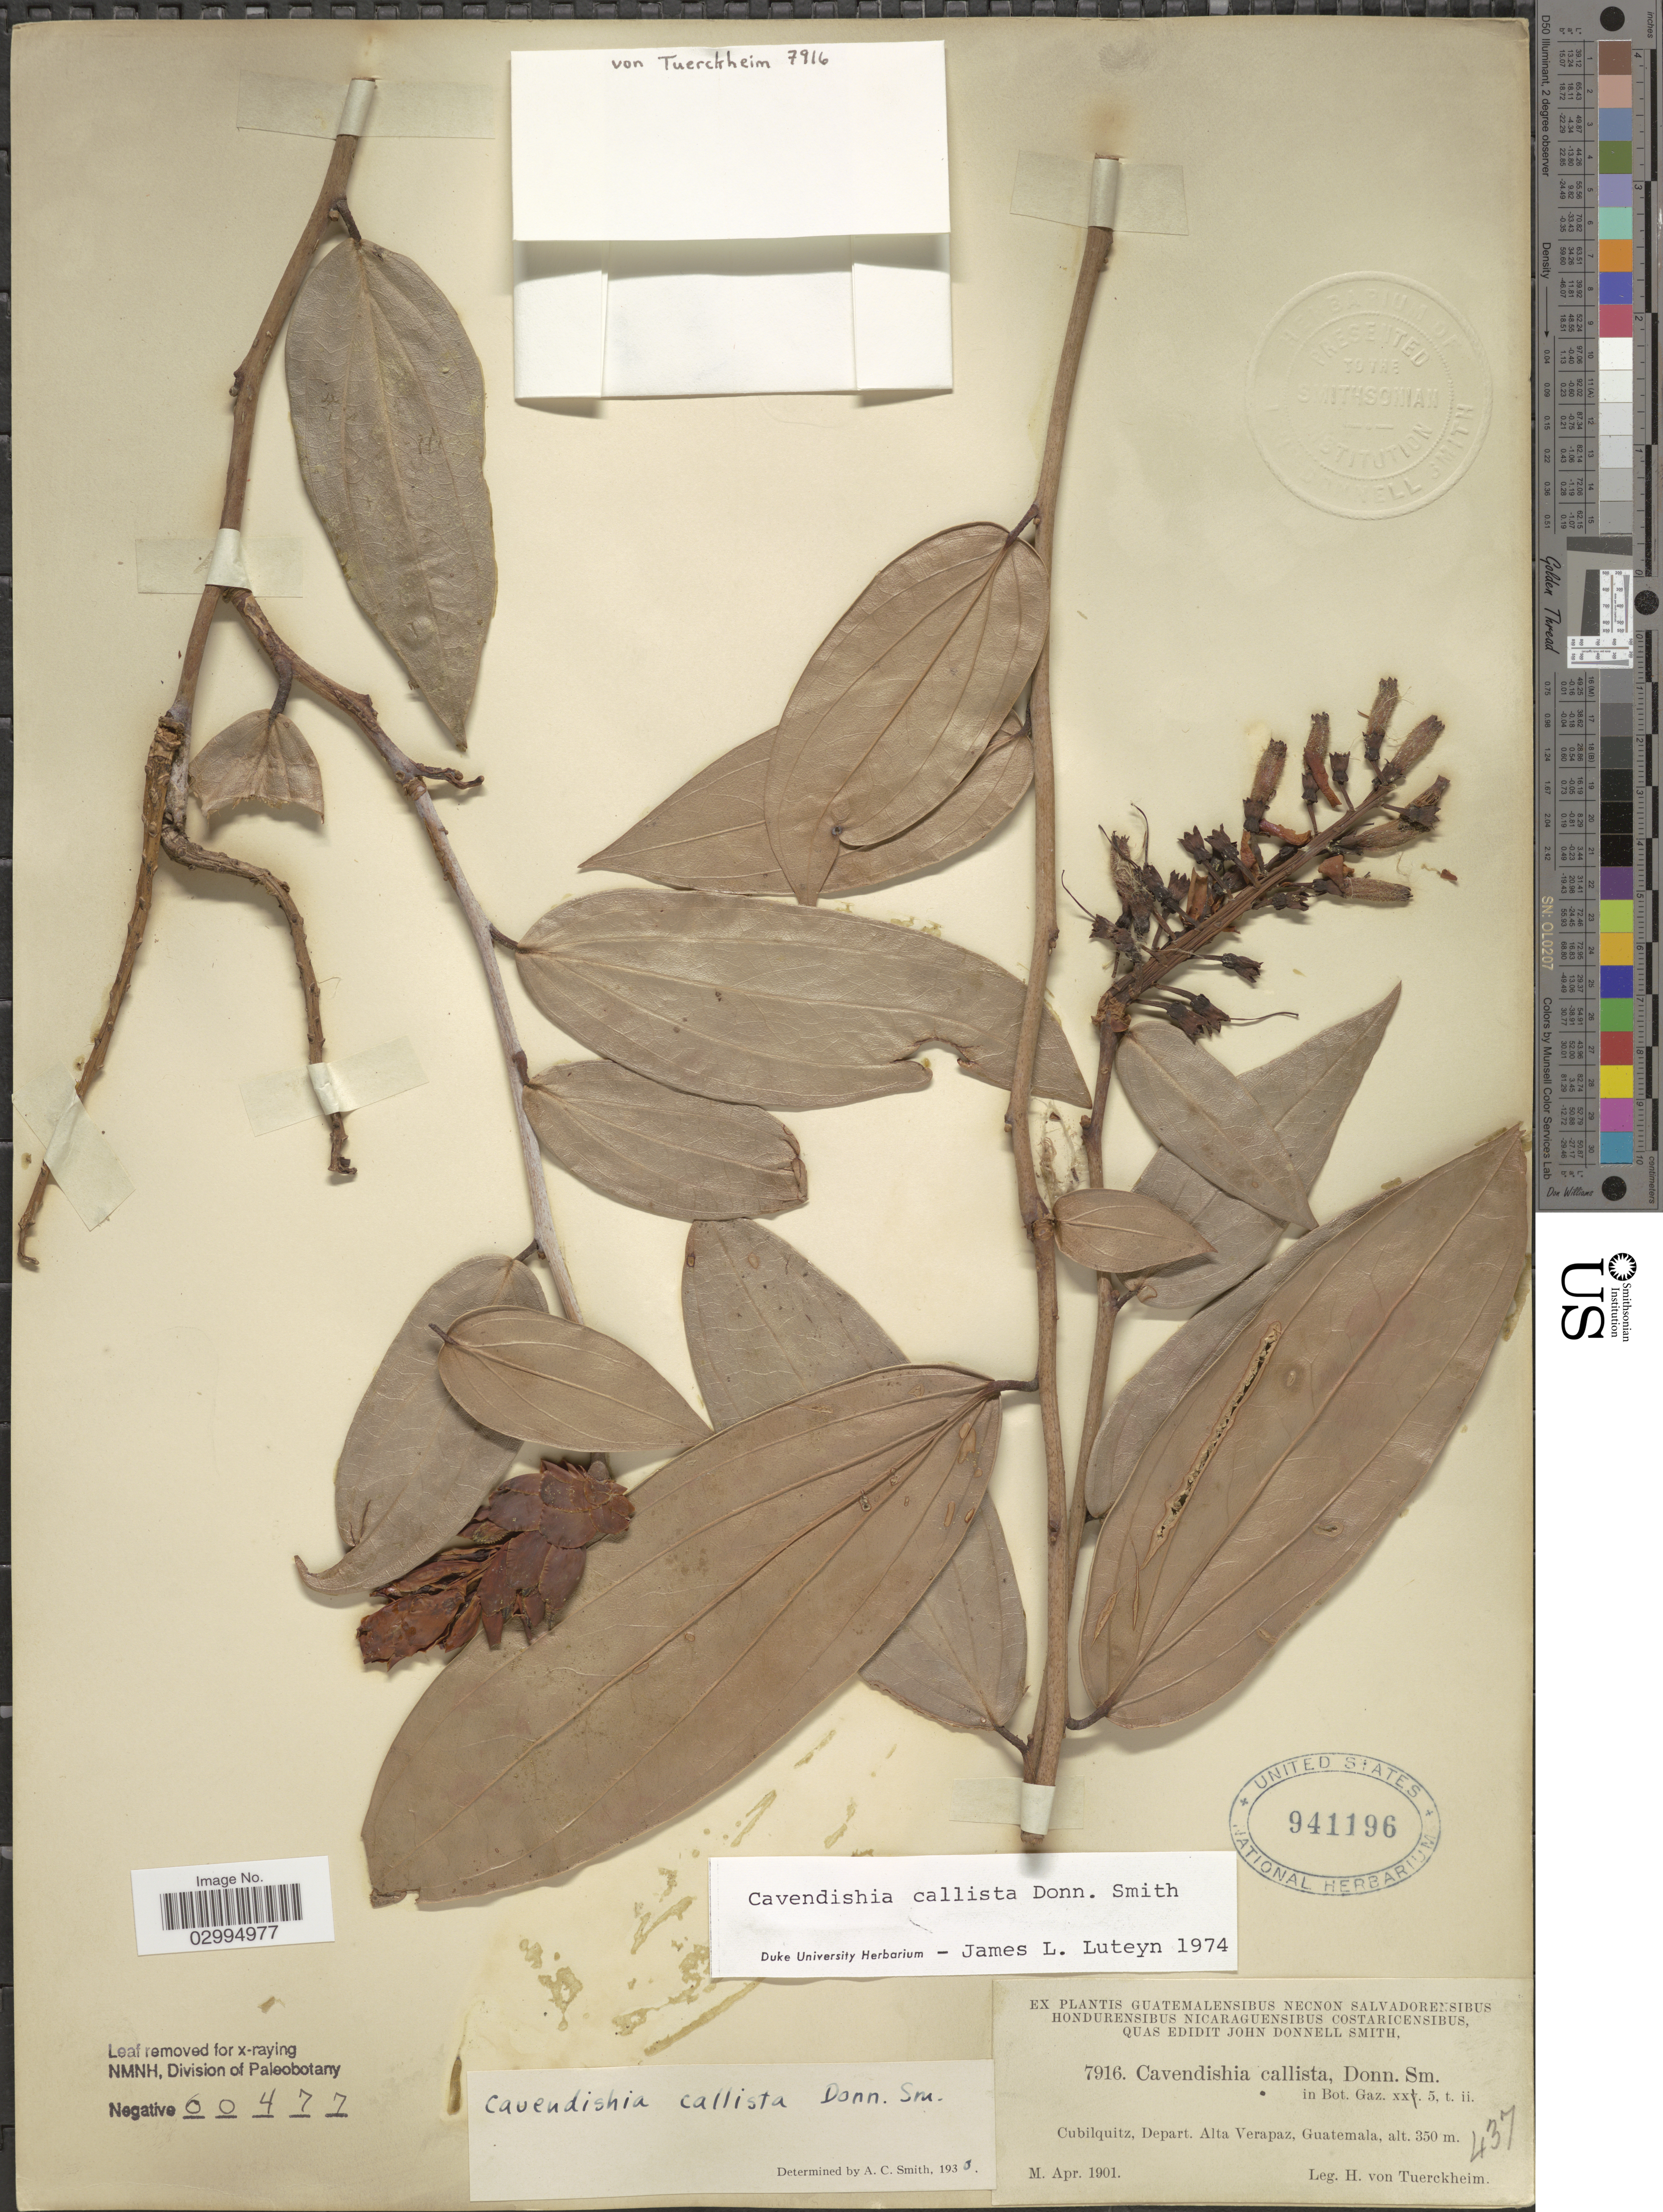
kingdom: Plantae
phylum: Tracheophyta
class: Magnoliopsida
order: Ericales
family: Ericaceae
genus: Cavendishia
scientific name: Cavendishia callista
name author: Donn. Sm.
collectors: H. von Türckheim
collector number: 7916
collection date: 1901-04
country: Guatemala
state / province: Alta Verapaz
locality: Cubilquitz, Depart. Alta Verapaz.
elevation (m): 350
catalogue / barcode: US 941196